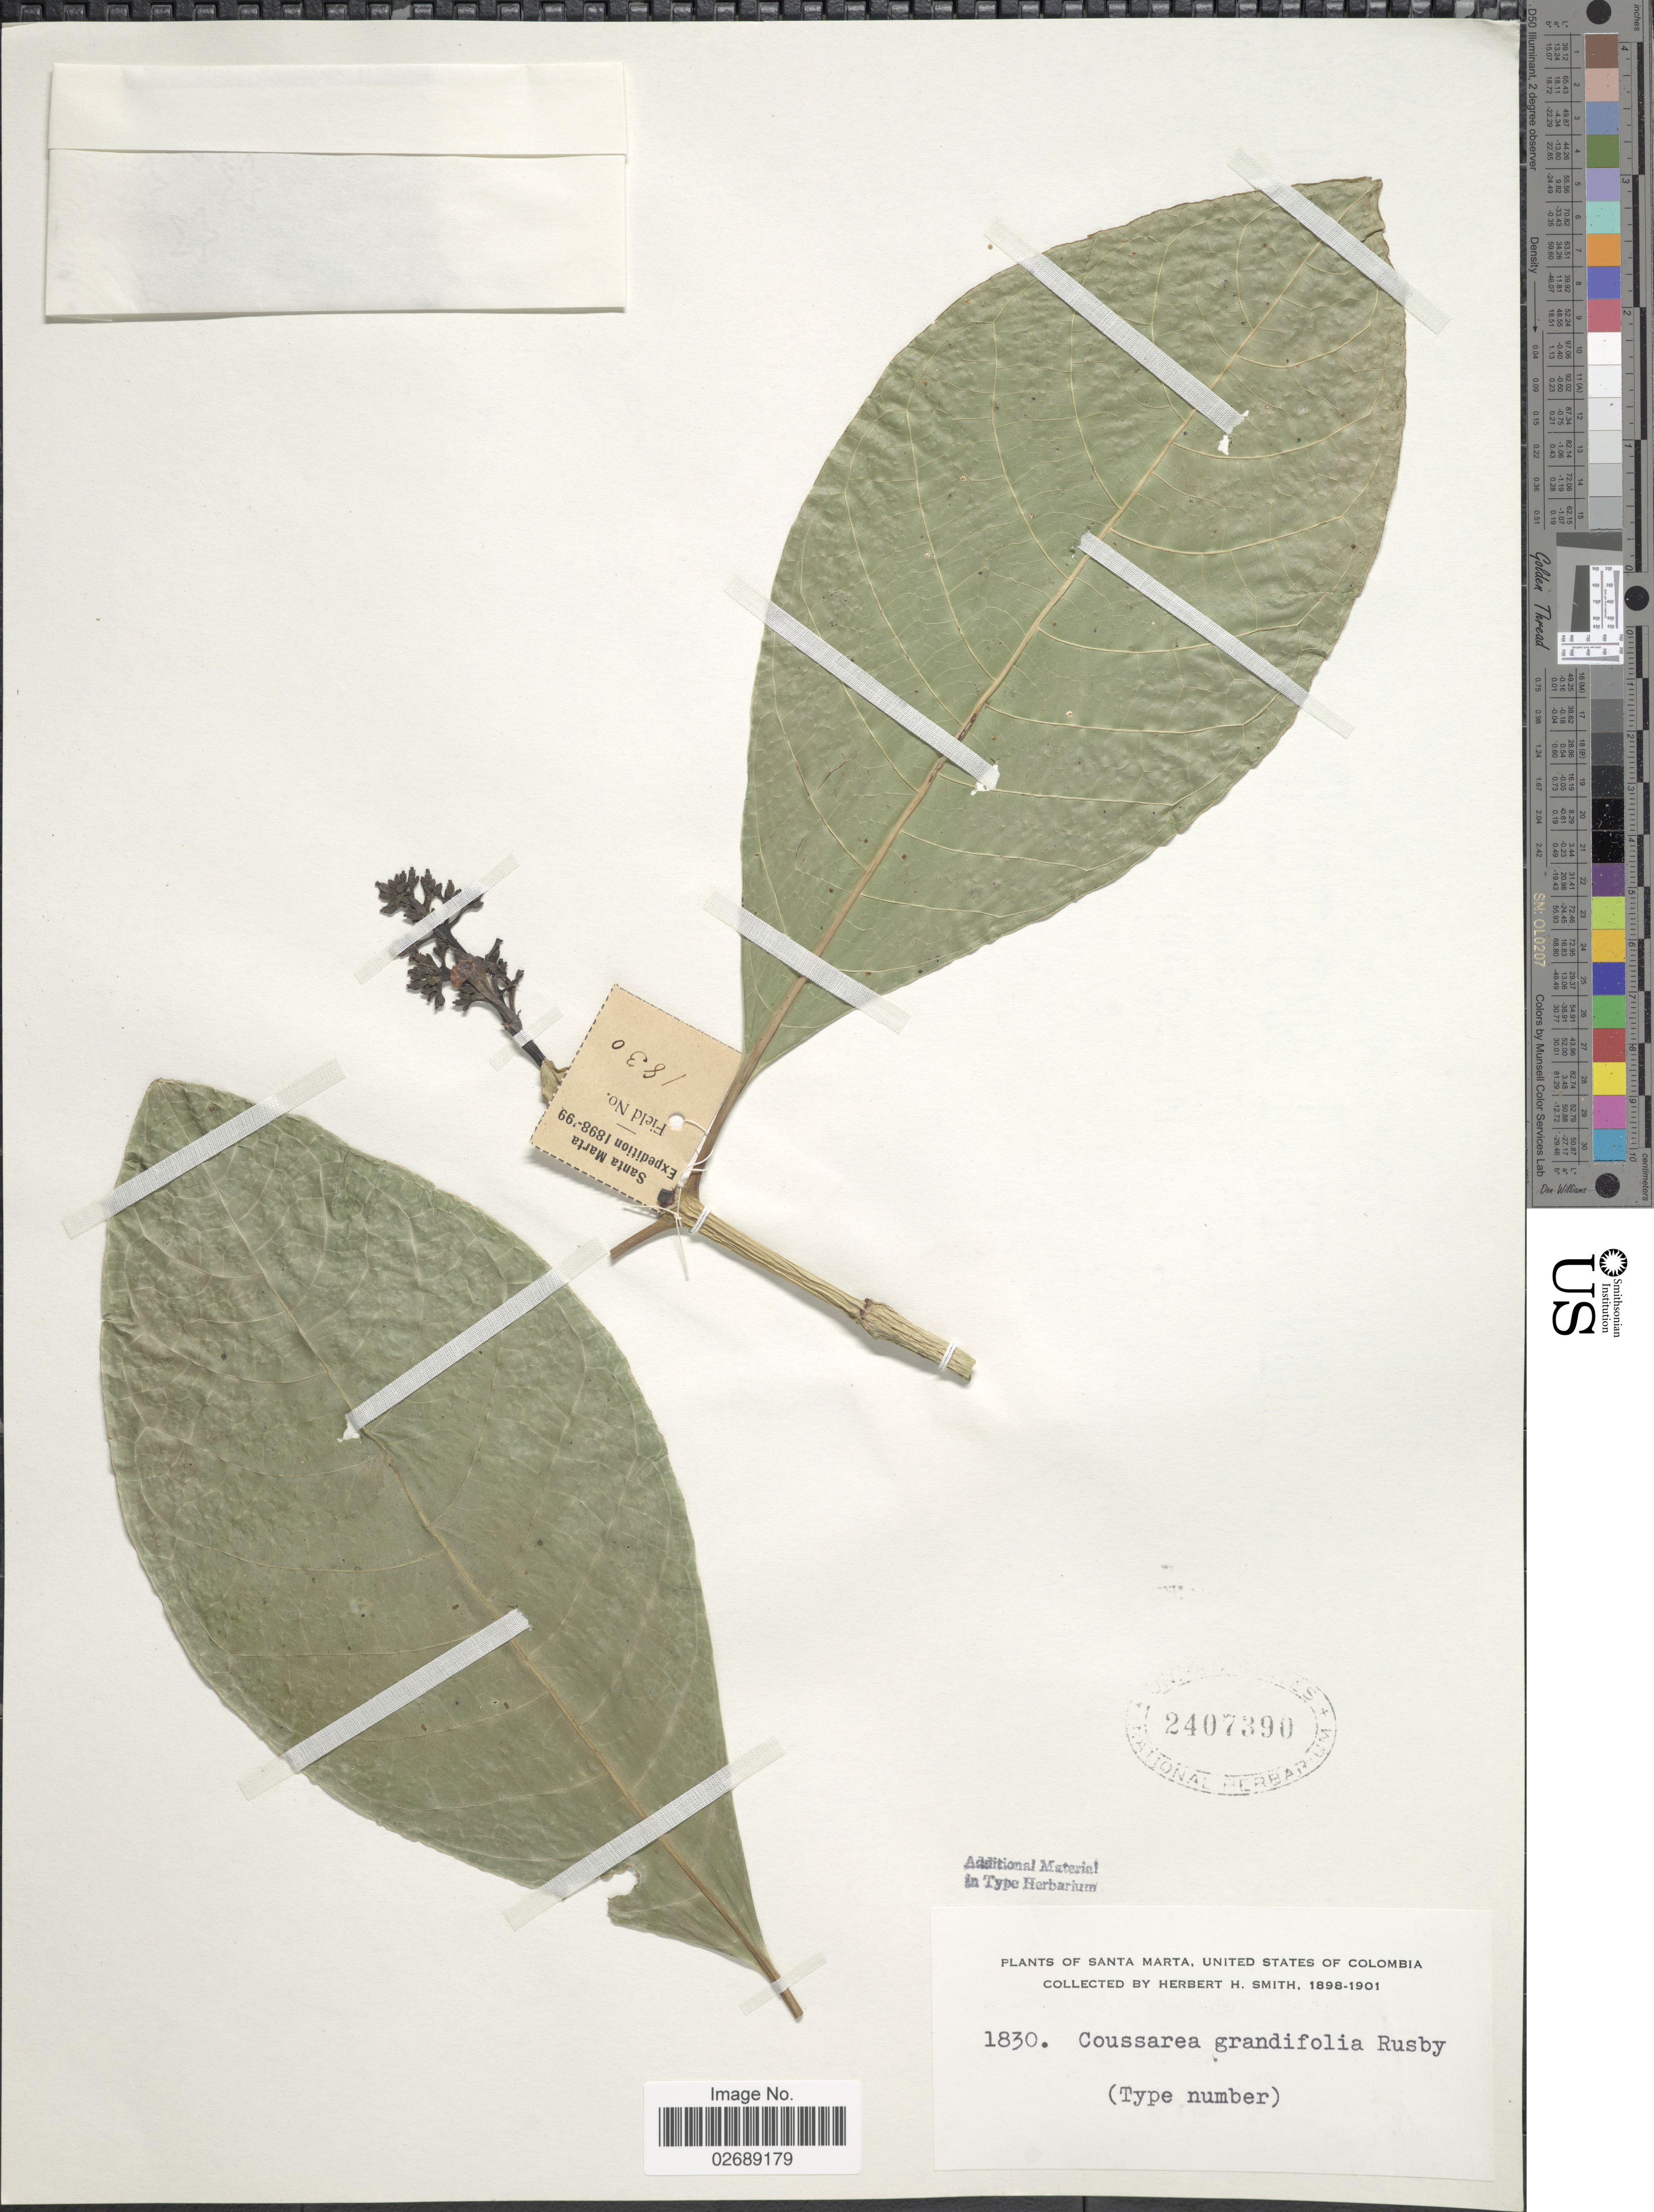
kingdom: Plantae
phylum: Tracheophyta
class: Magnoliopsida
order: Gentianales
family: Rubiaceae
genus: Coussarea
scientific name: Coussarea grandifolia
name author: Rusby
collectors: Herbert H. Smith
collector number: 1830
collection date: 1898/1901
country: Colombia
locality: Santa Marta, United States of Columbia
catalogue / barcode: US 2407390